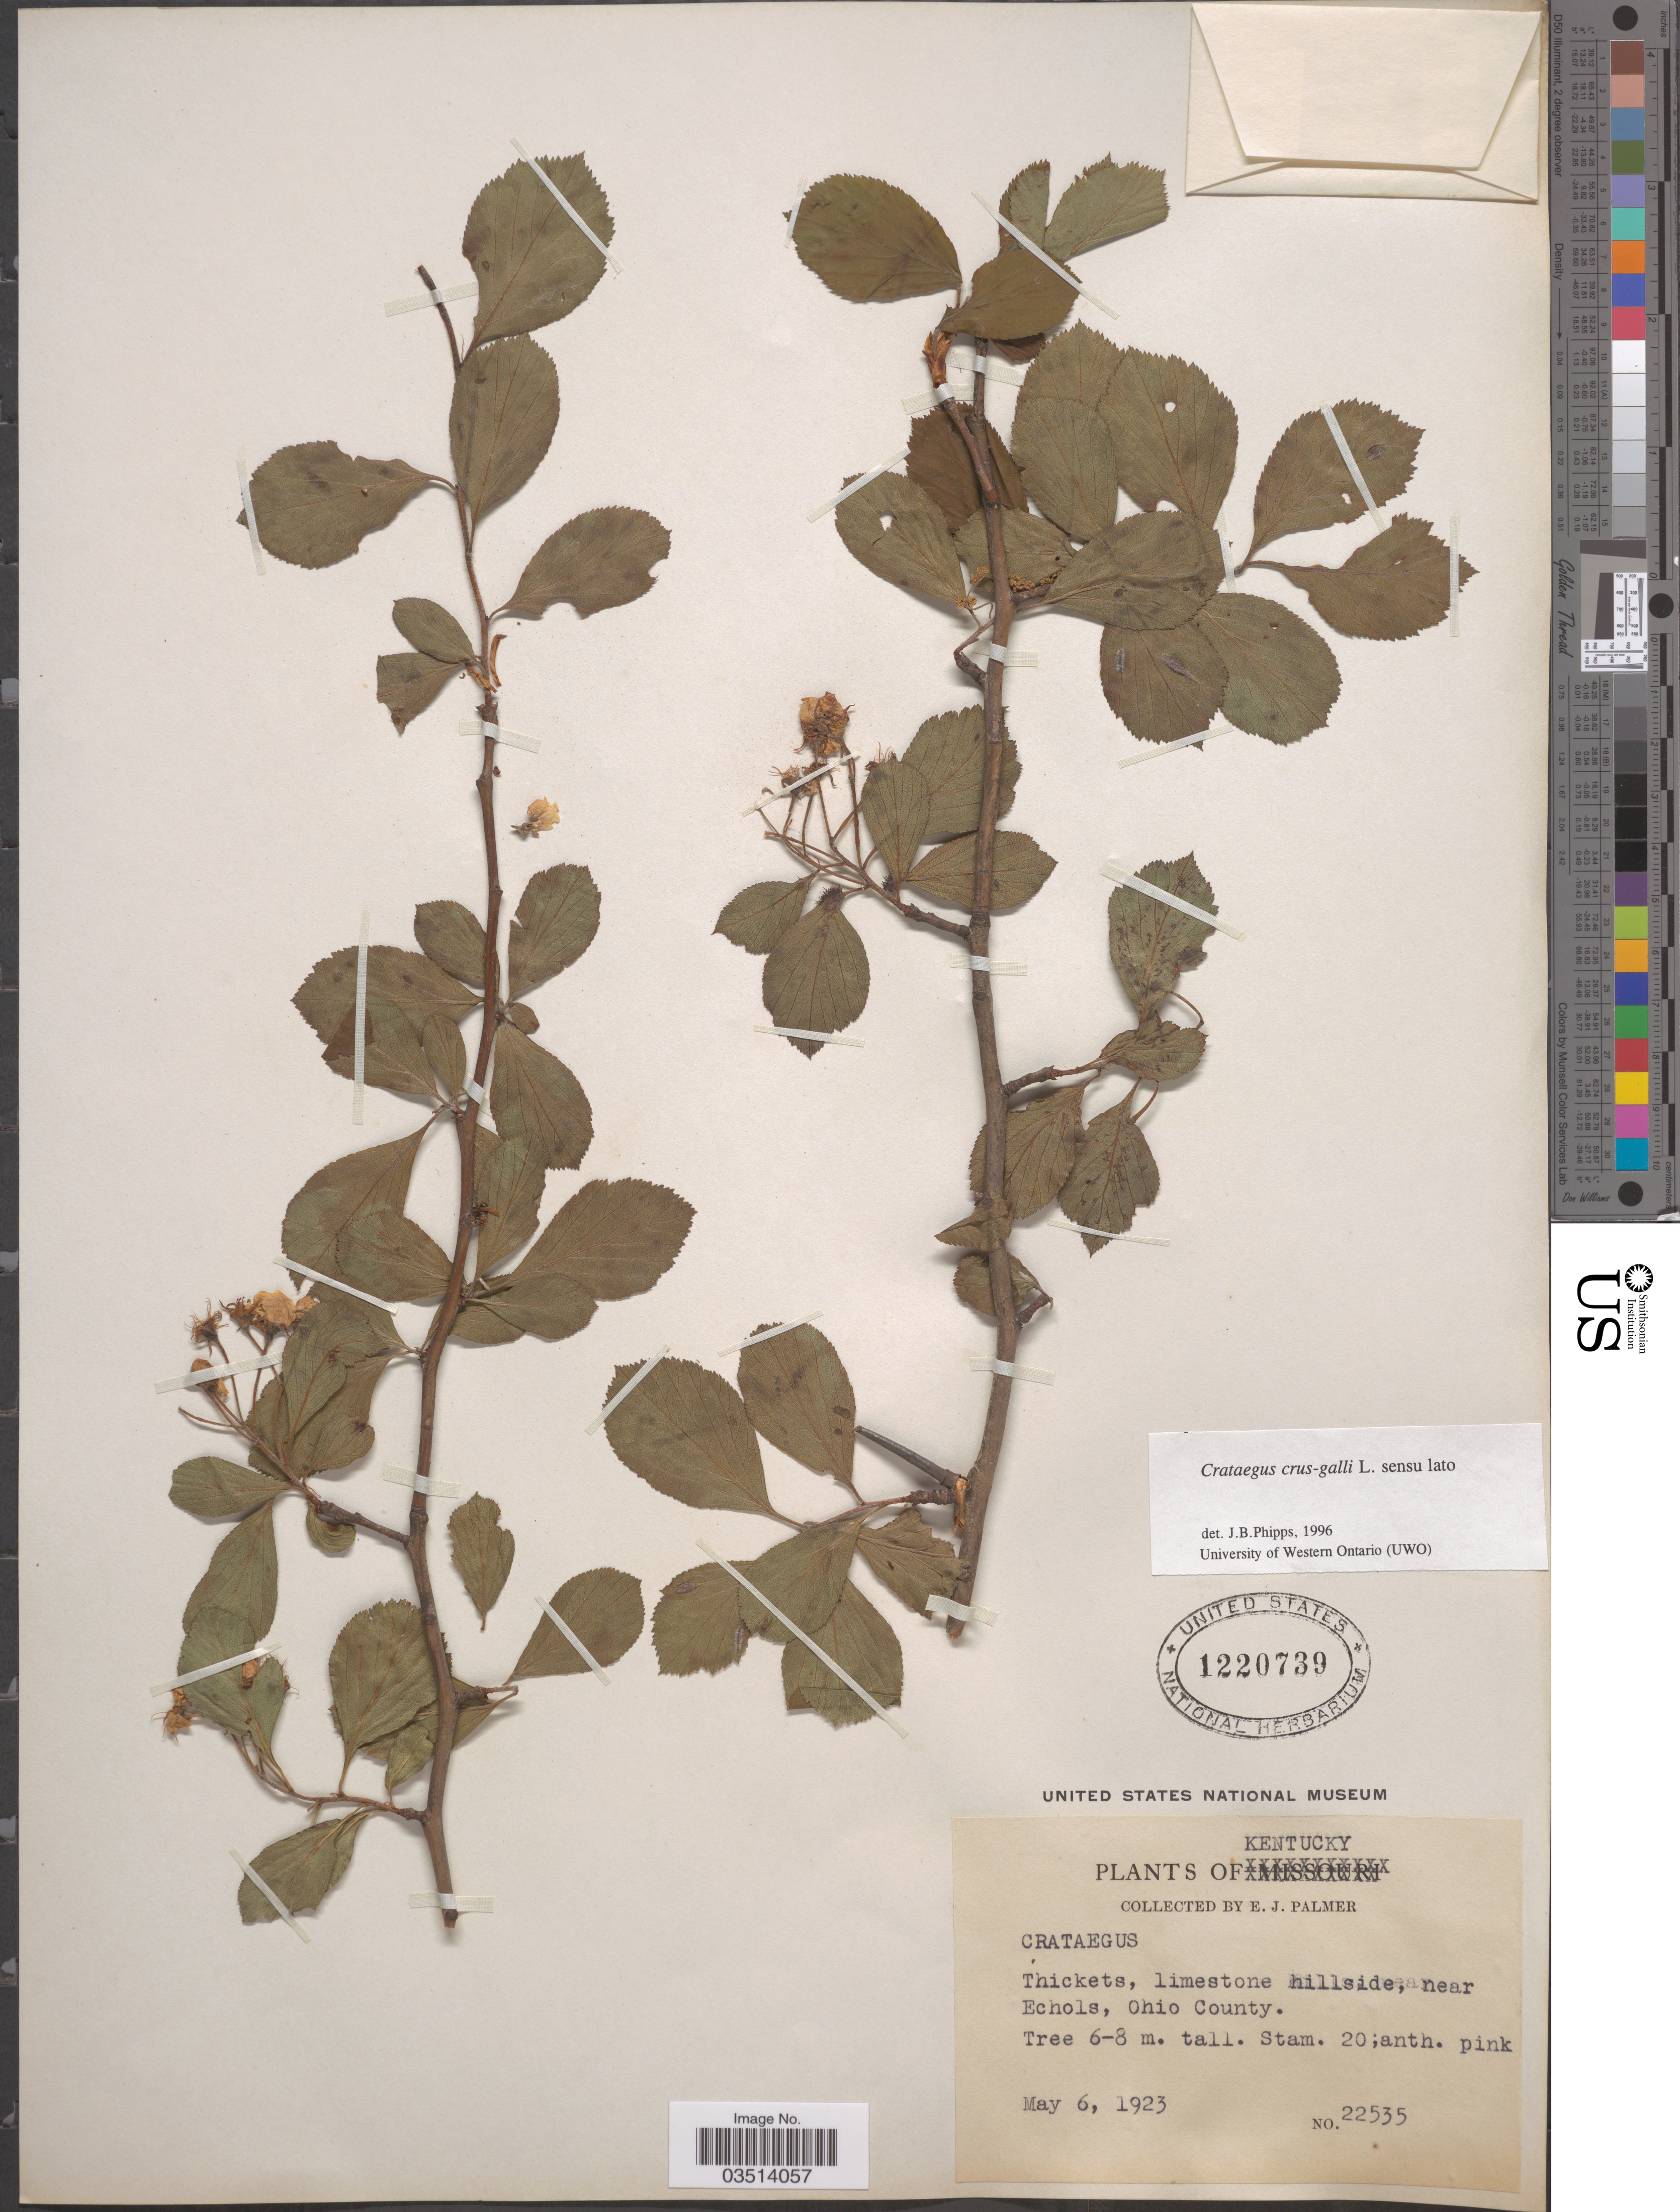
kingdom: Plantae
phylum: Tracheophyta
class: Magnoliopsida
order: Rosales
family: Rosaceae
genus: Crataegus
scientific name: Crataegus crus-galli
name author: L.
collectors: E. J. Palmer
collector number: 22535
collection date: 1923-05-06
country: United States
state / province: Kentucky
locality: Thickets, limestone hillside, near Echols, Ohio County.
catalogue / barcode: US 1220739